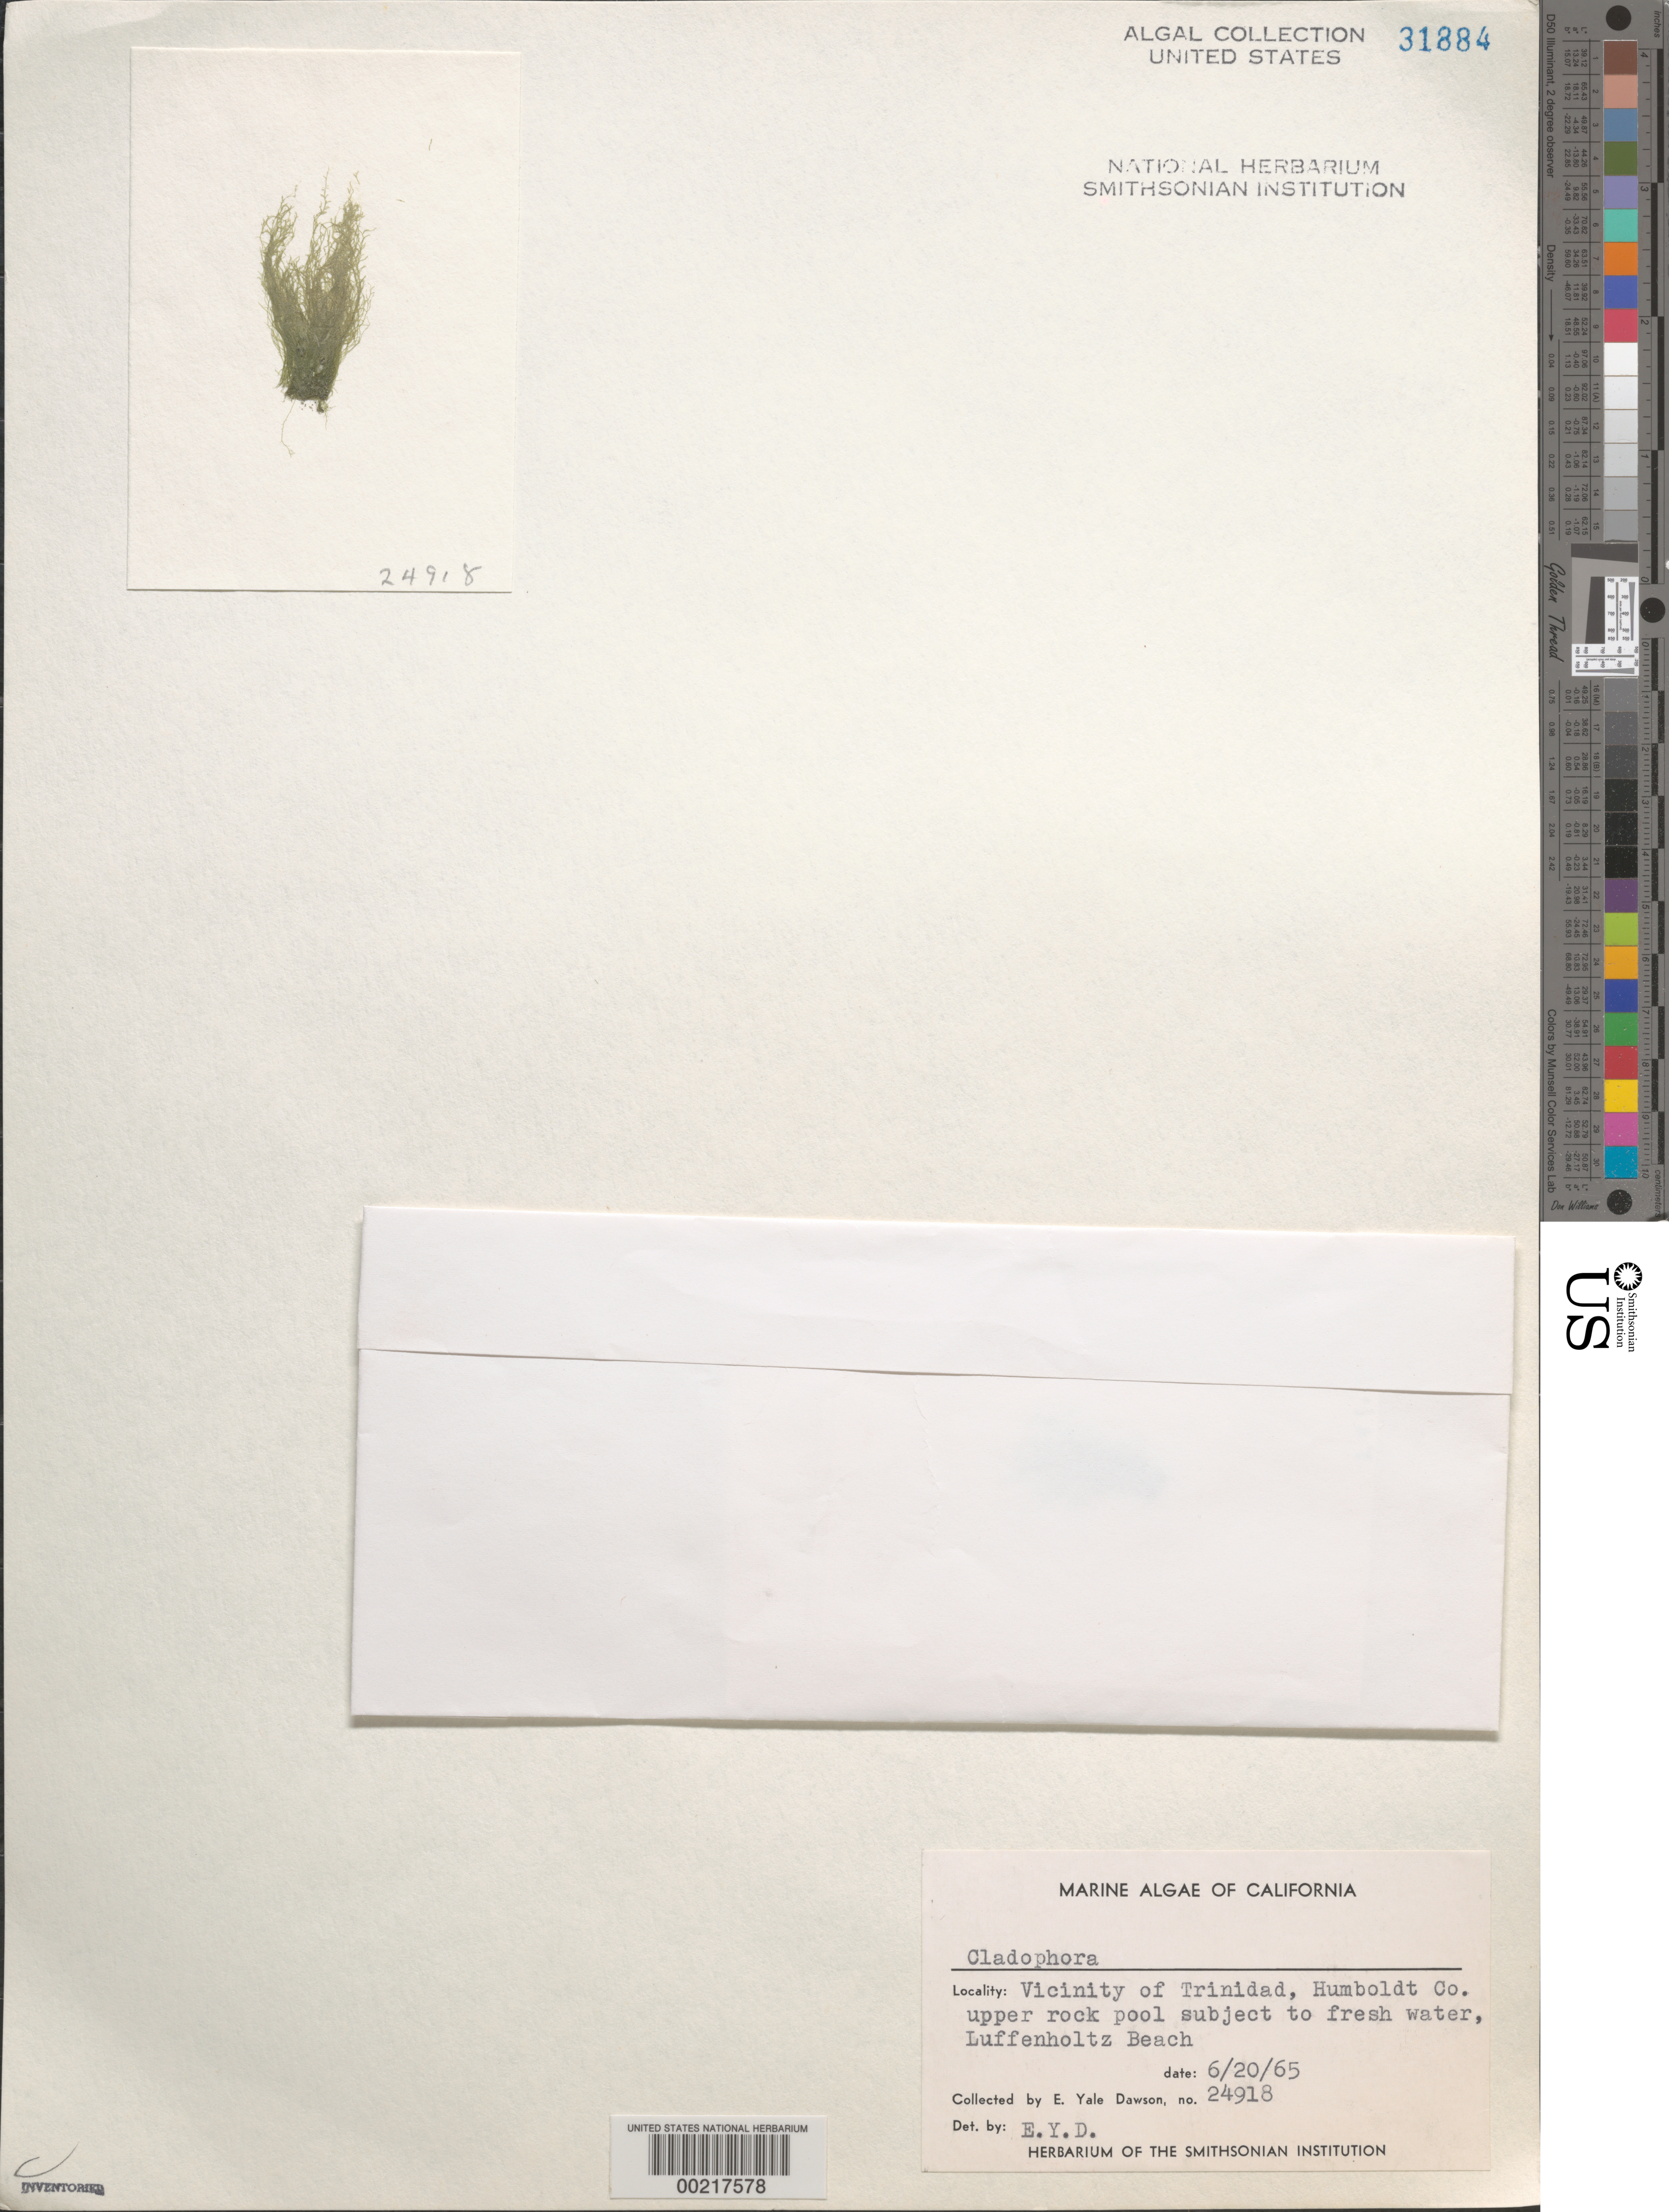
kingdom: Plantae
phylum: Chlorophyta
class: Ulvophyceae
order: Cladophorales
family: Cladophoraceae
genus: Cladophora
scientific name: Cladophora sp.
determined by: Dawson, E. Y.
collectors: E. Y. Dawson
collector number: EYD 24918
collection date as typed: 20 Jun 1965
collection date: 1965-06-20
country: United States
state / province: California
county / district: Humboldt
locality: Luffenholtz Beach, Trinidad area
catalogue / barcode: US 31884